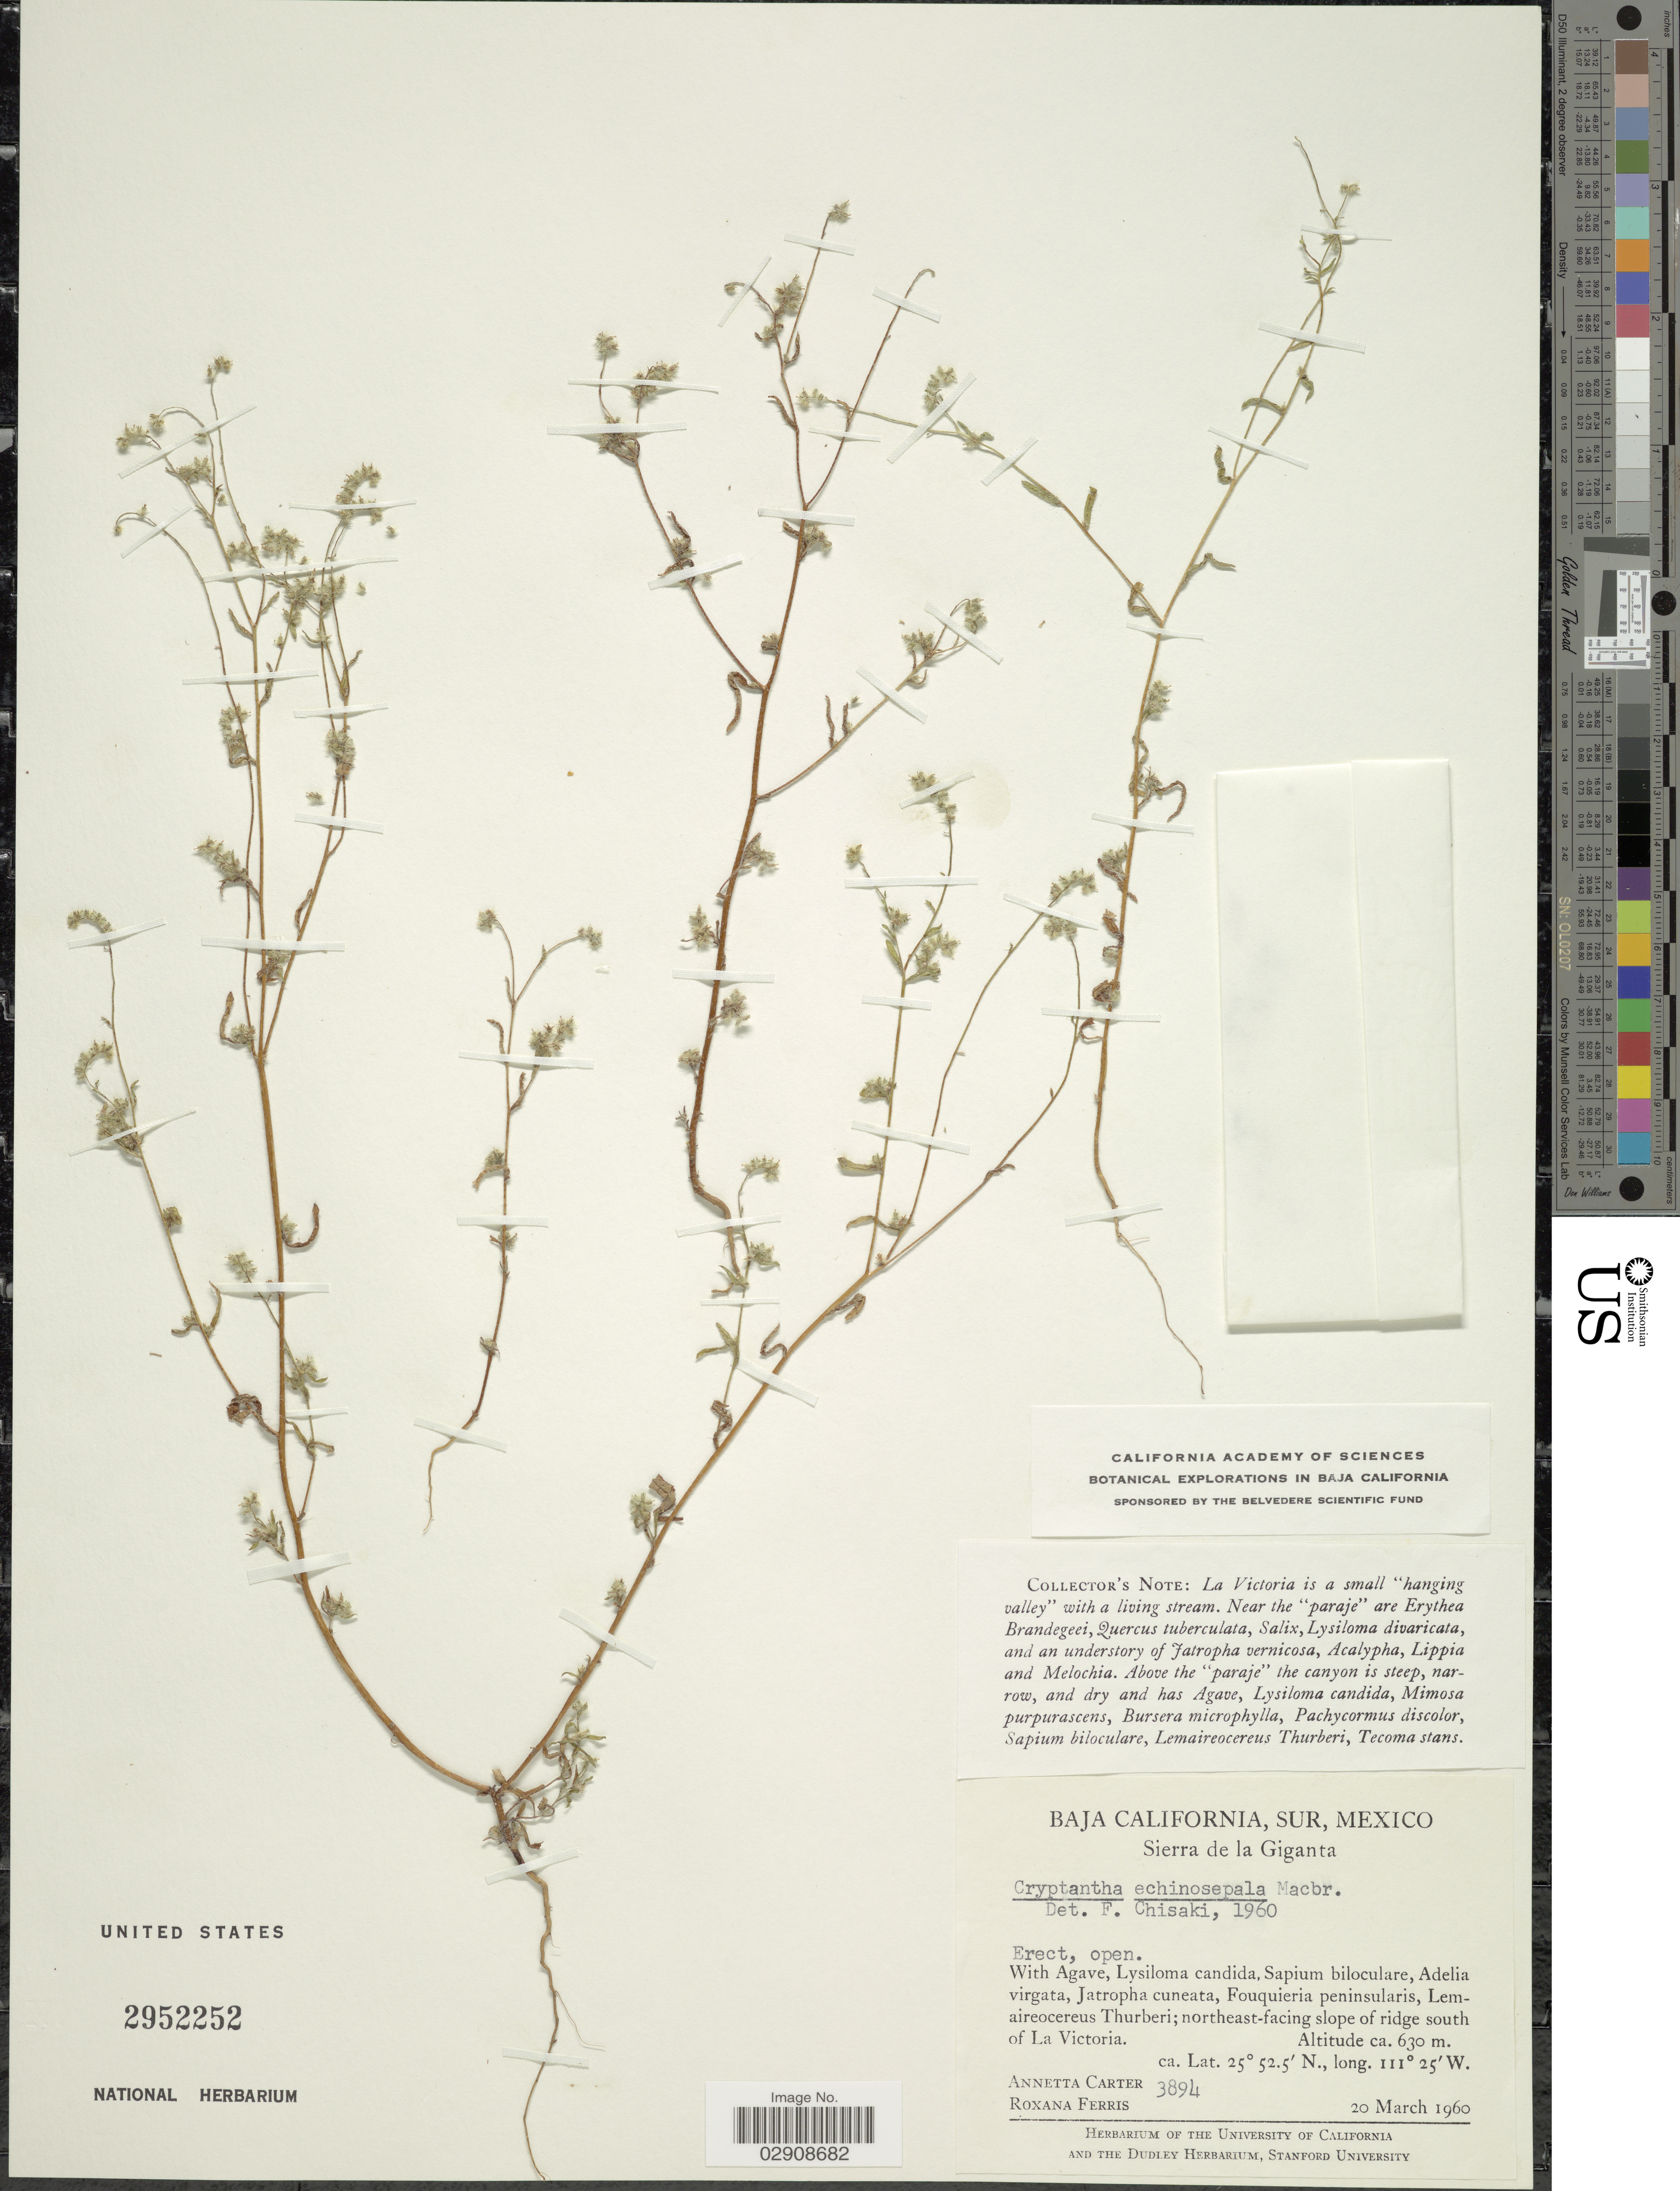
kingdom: Plantae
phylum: Tracheophyta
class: Magnoliopsida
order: Boraginales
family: Boraginaceae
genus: Cryptantha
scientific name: Cryptantha echinosepala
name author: J.F. Macbr.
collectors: A. Carter & R. S. Ferris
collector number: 3894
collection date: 1960-03-20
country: Mexico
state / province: Baja California Sur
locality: Sierra de la Giganta. Northeast-facing slope of ridge south of La Victoria.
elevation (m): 630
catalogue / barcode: US 2952252